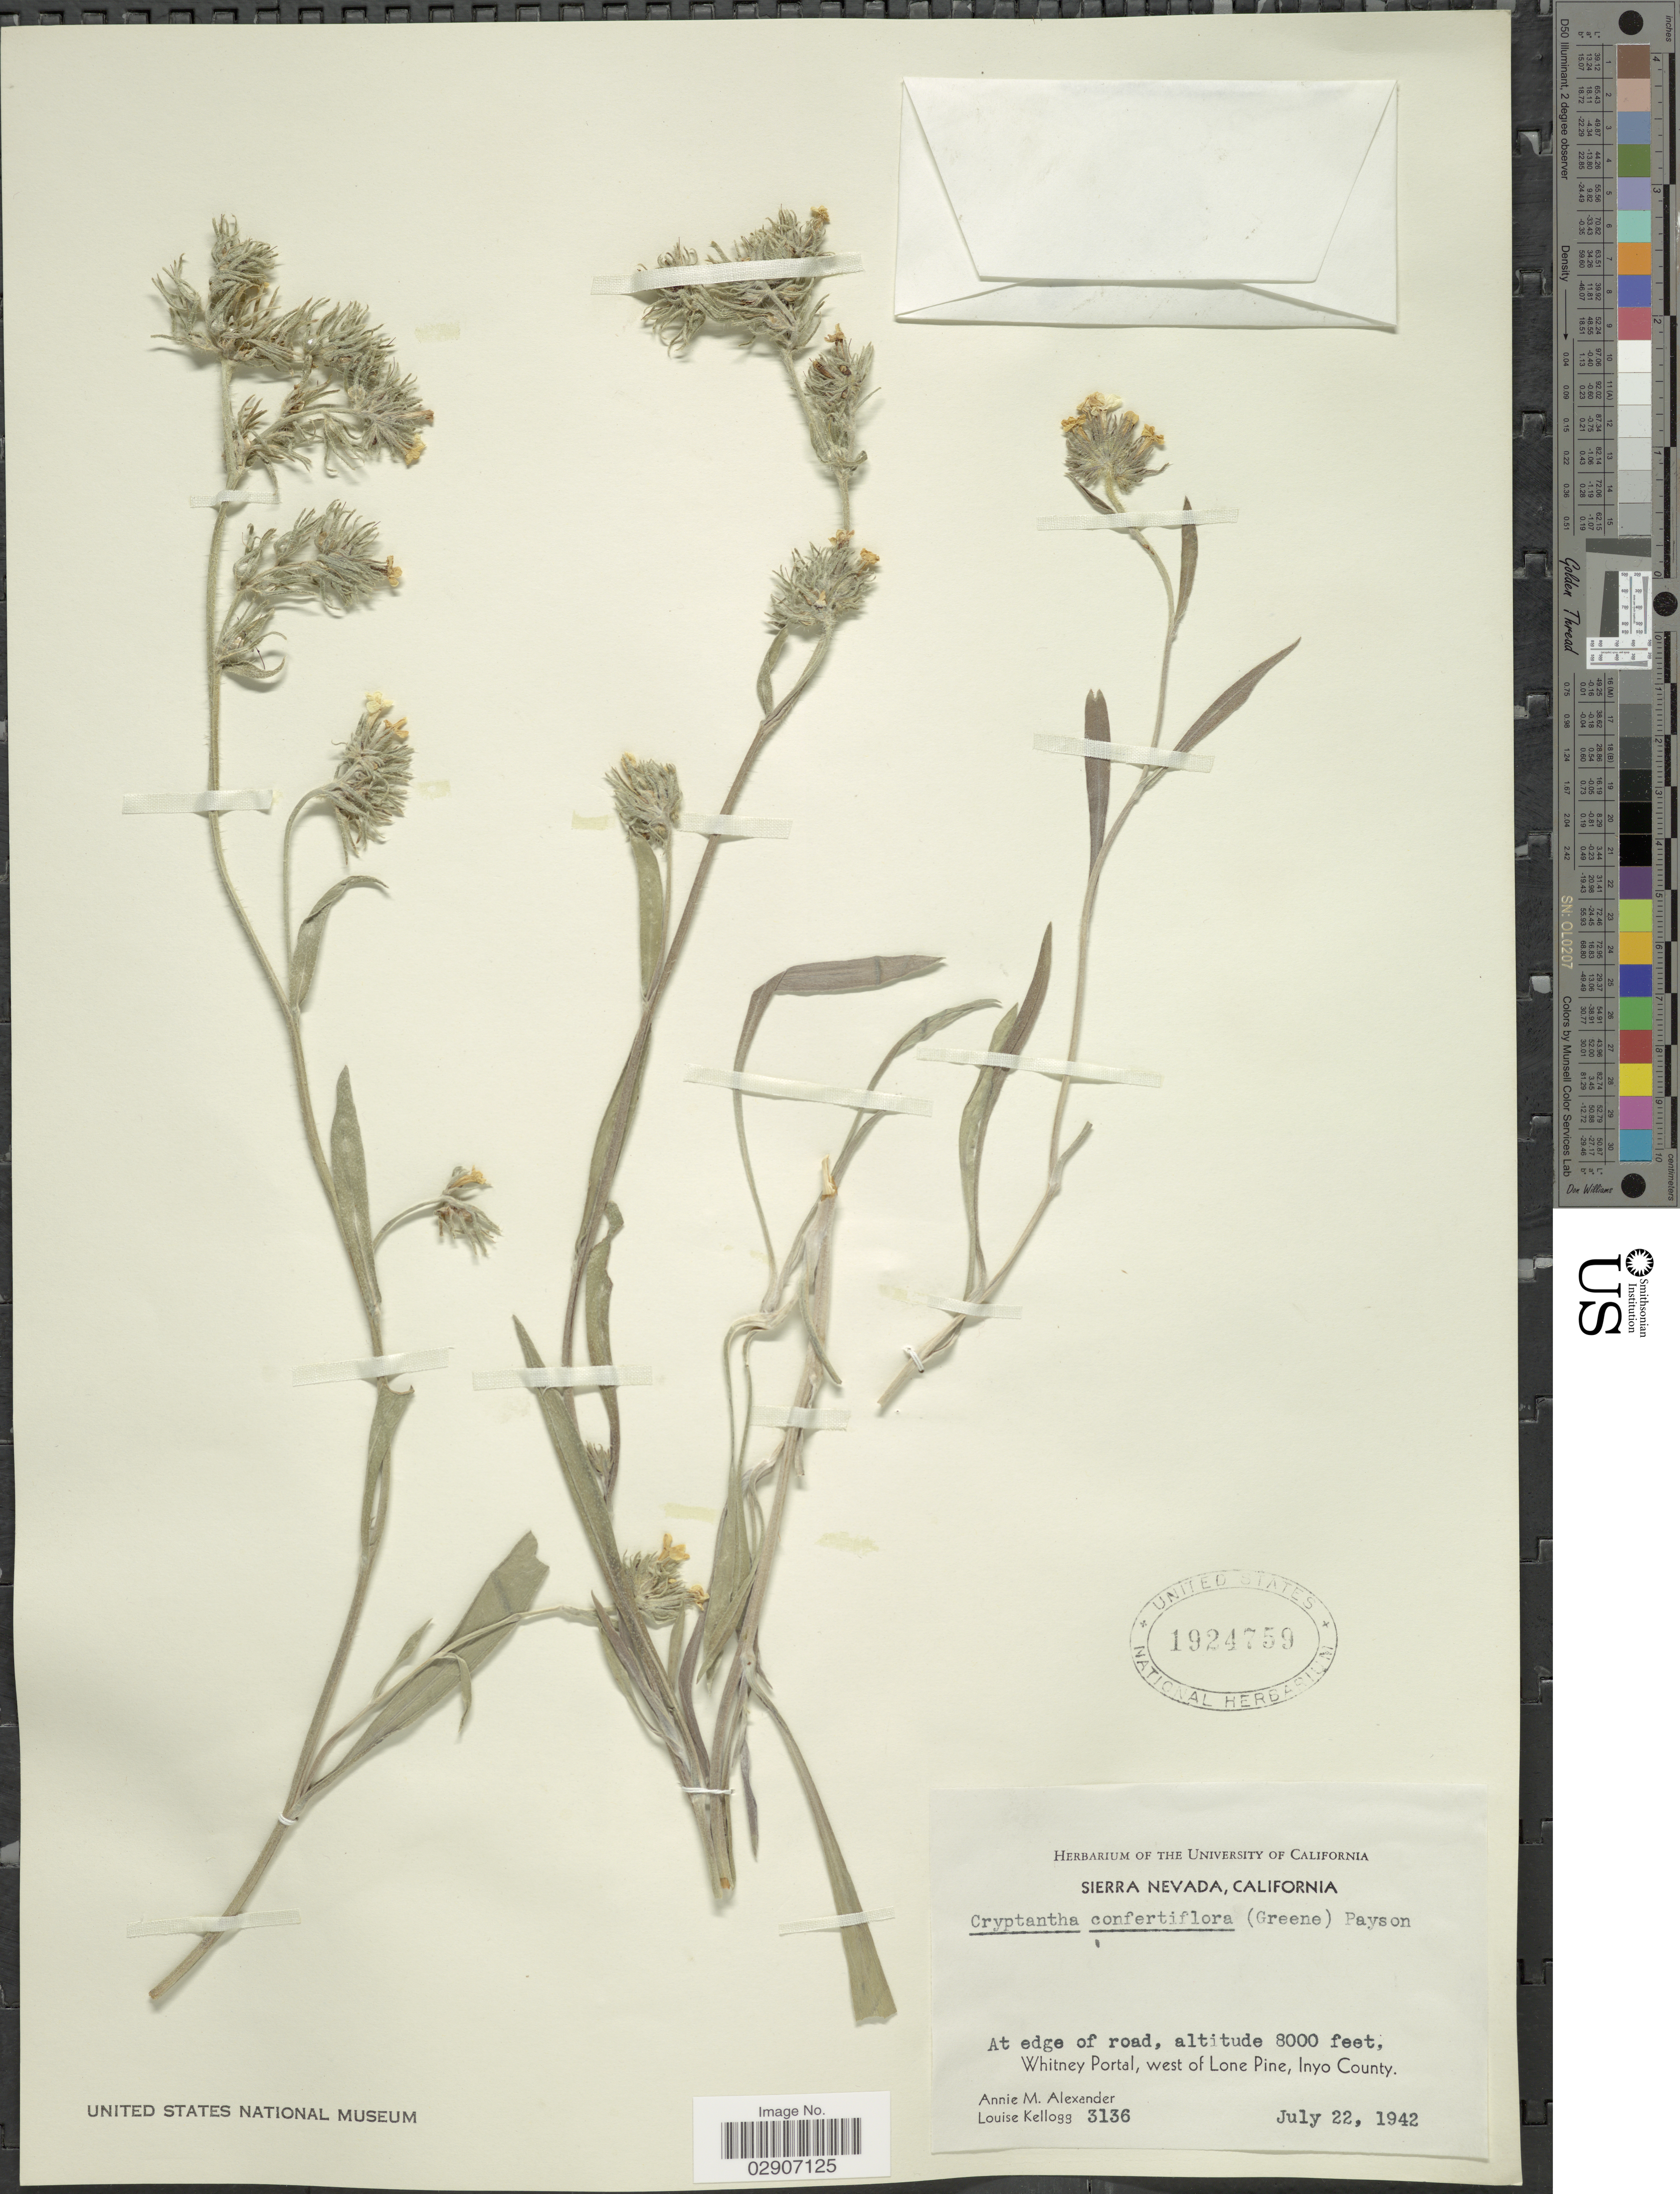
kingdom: Plantae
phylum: Tracheophyta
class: Magnoliopsida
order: Boraginales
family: Boraginaceae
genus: Cryptantha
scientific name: Cryptantha confertiflora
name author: (Greene) Payson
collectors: A. M. Alexander & L. Kellogg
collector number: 3136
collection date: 1942-07-22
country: United States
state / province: California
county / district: Inyo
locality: Sierra Nevada. At edge of road. Whitney Portal, west of Lone Pine, Inyo County.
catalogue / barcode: US 1924759